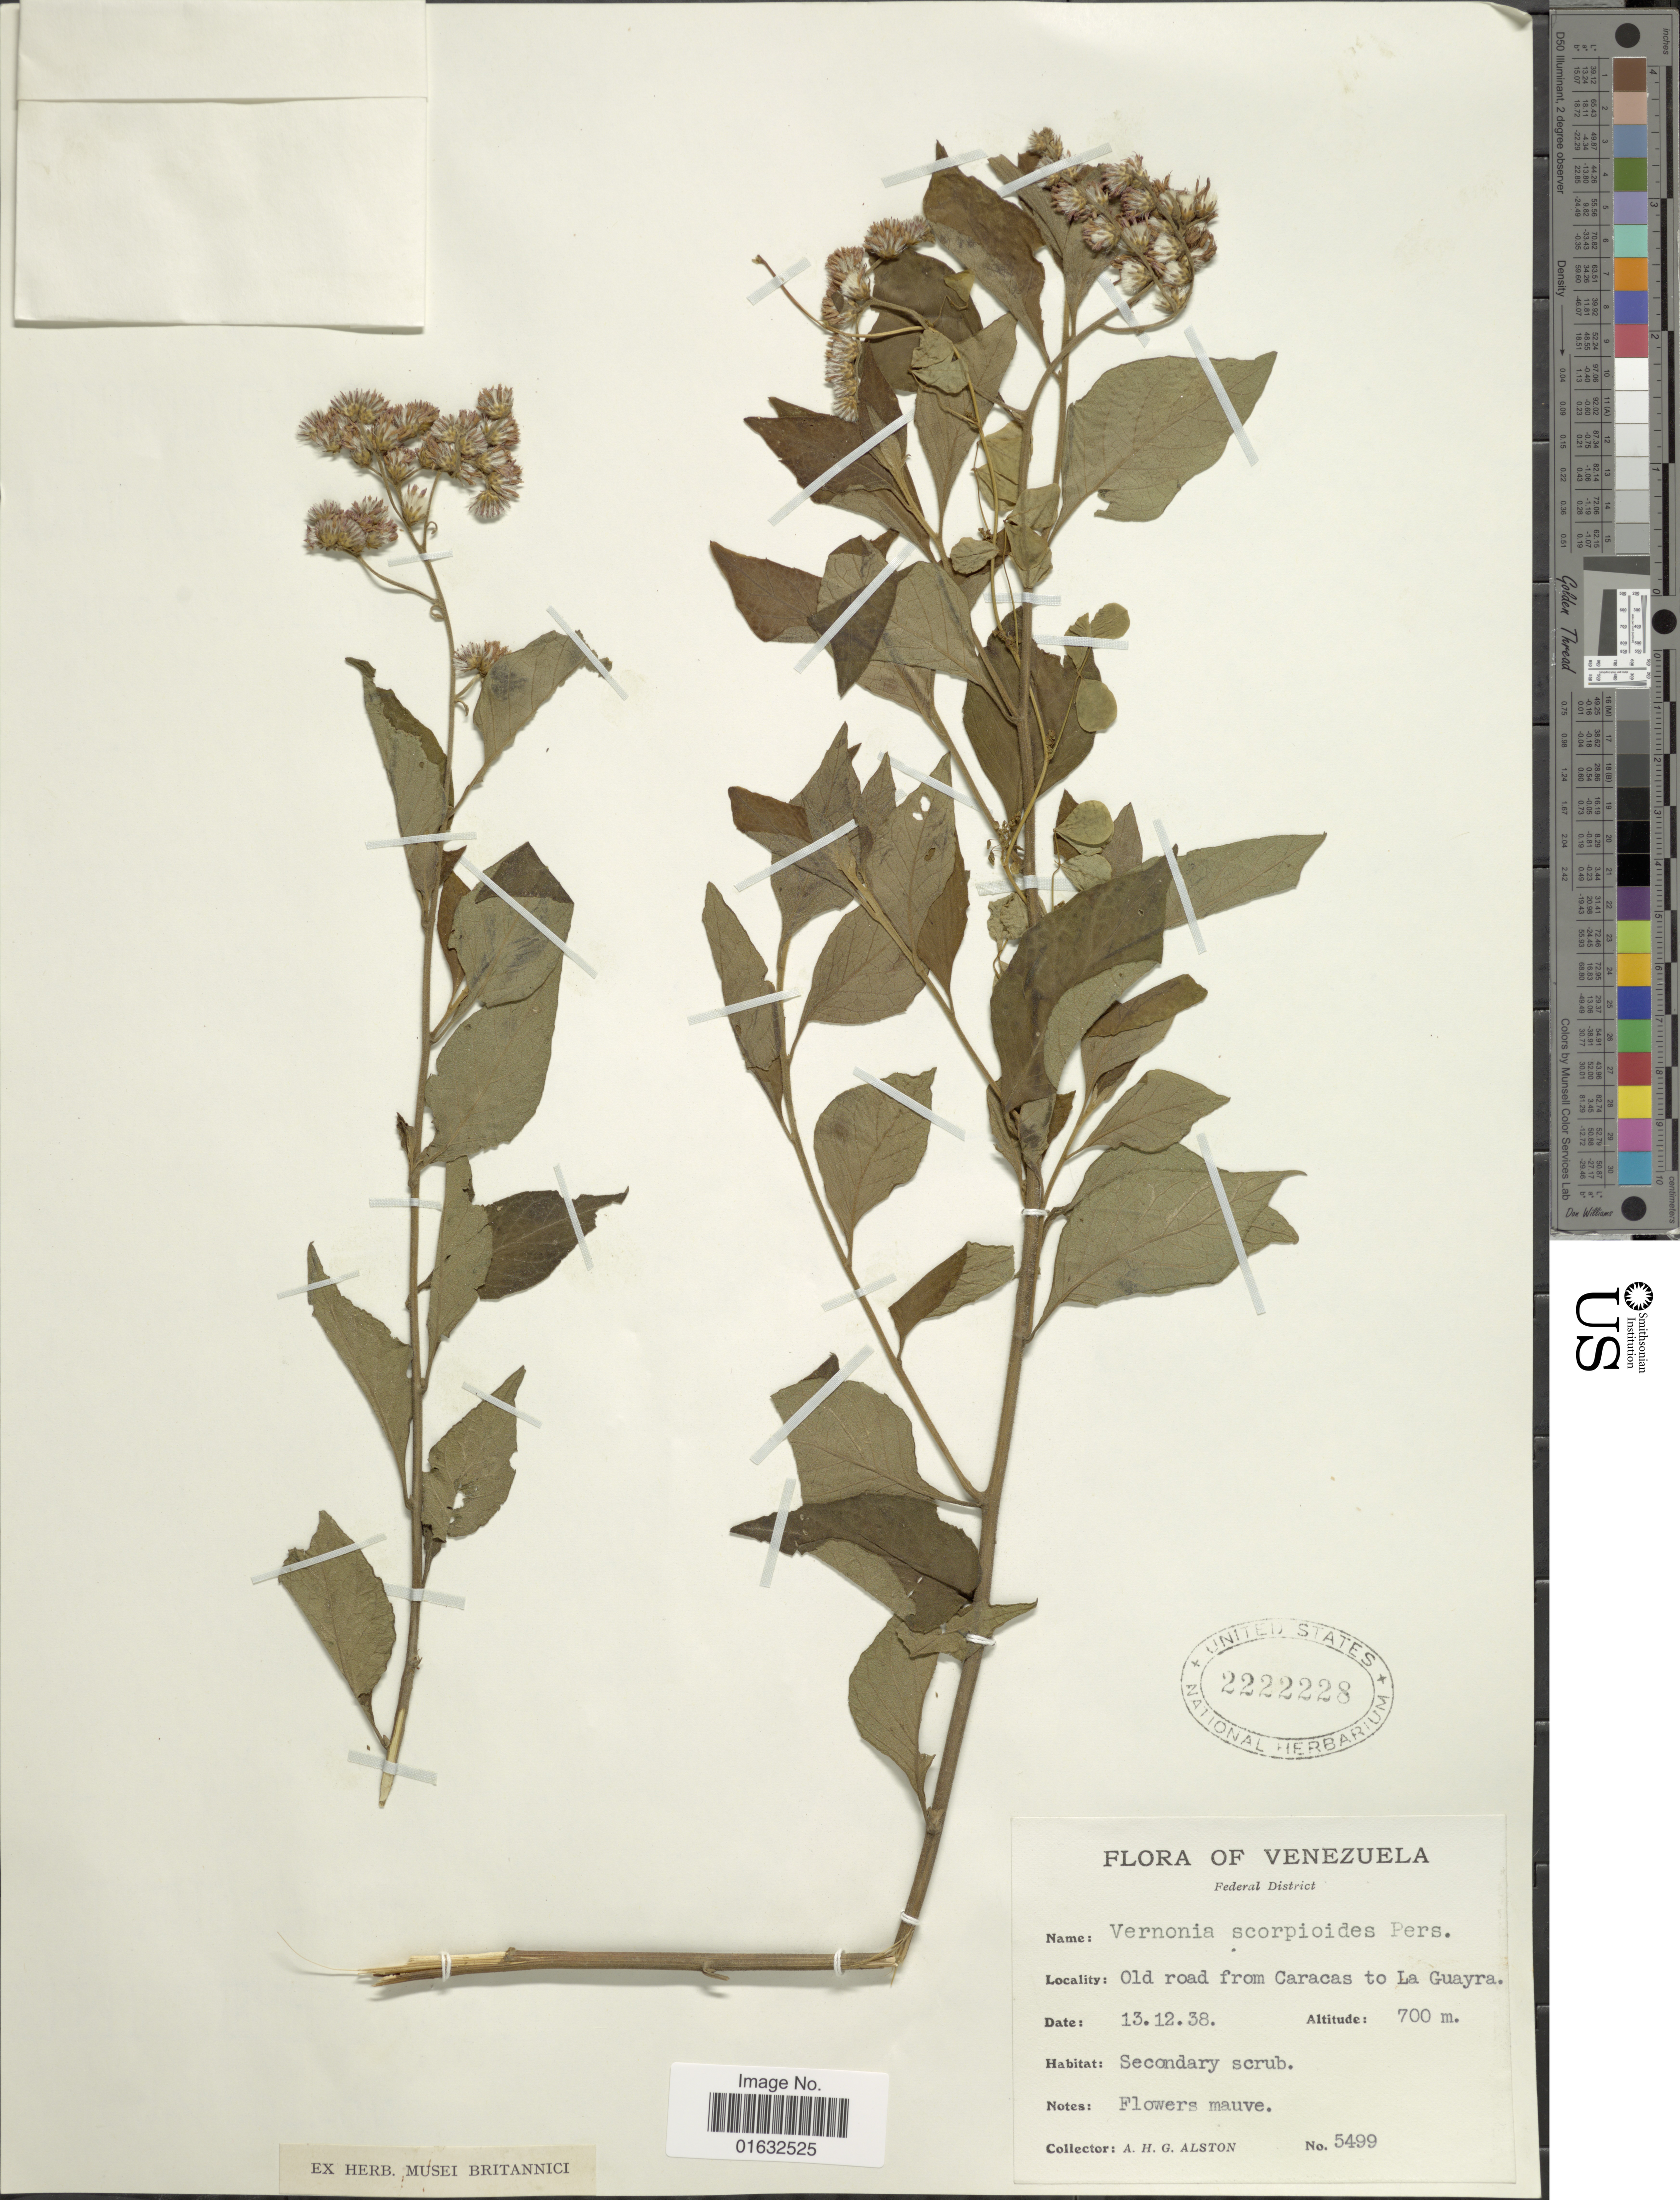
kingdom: Plantae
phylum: Tracheophyta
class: Magnoliopsida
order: Asterales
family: Asteraceae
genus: Cyrtocymura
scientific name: Cyrtocymura scorpioides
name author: (Lam.) H. Rob.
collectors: A. H. Alston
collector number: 5499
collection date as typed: Transcribed d/m/y: 13/12/38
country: Venezuela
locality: Federal District, Old road from Caracas to La Guayra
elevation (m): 700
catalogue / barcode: US 2222228